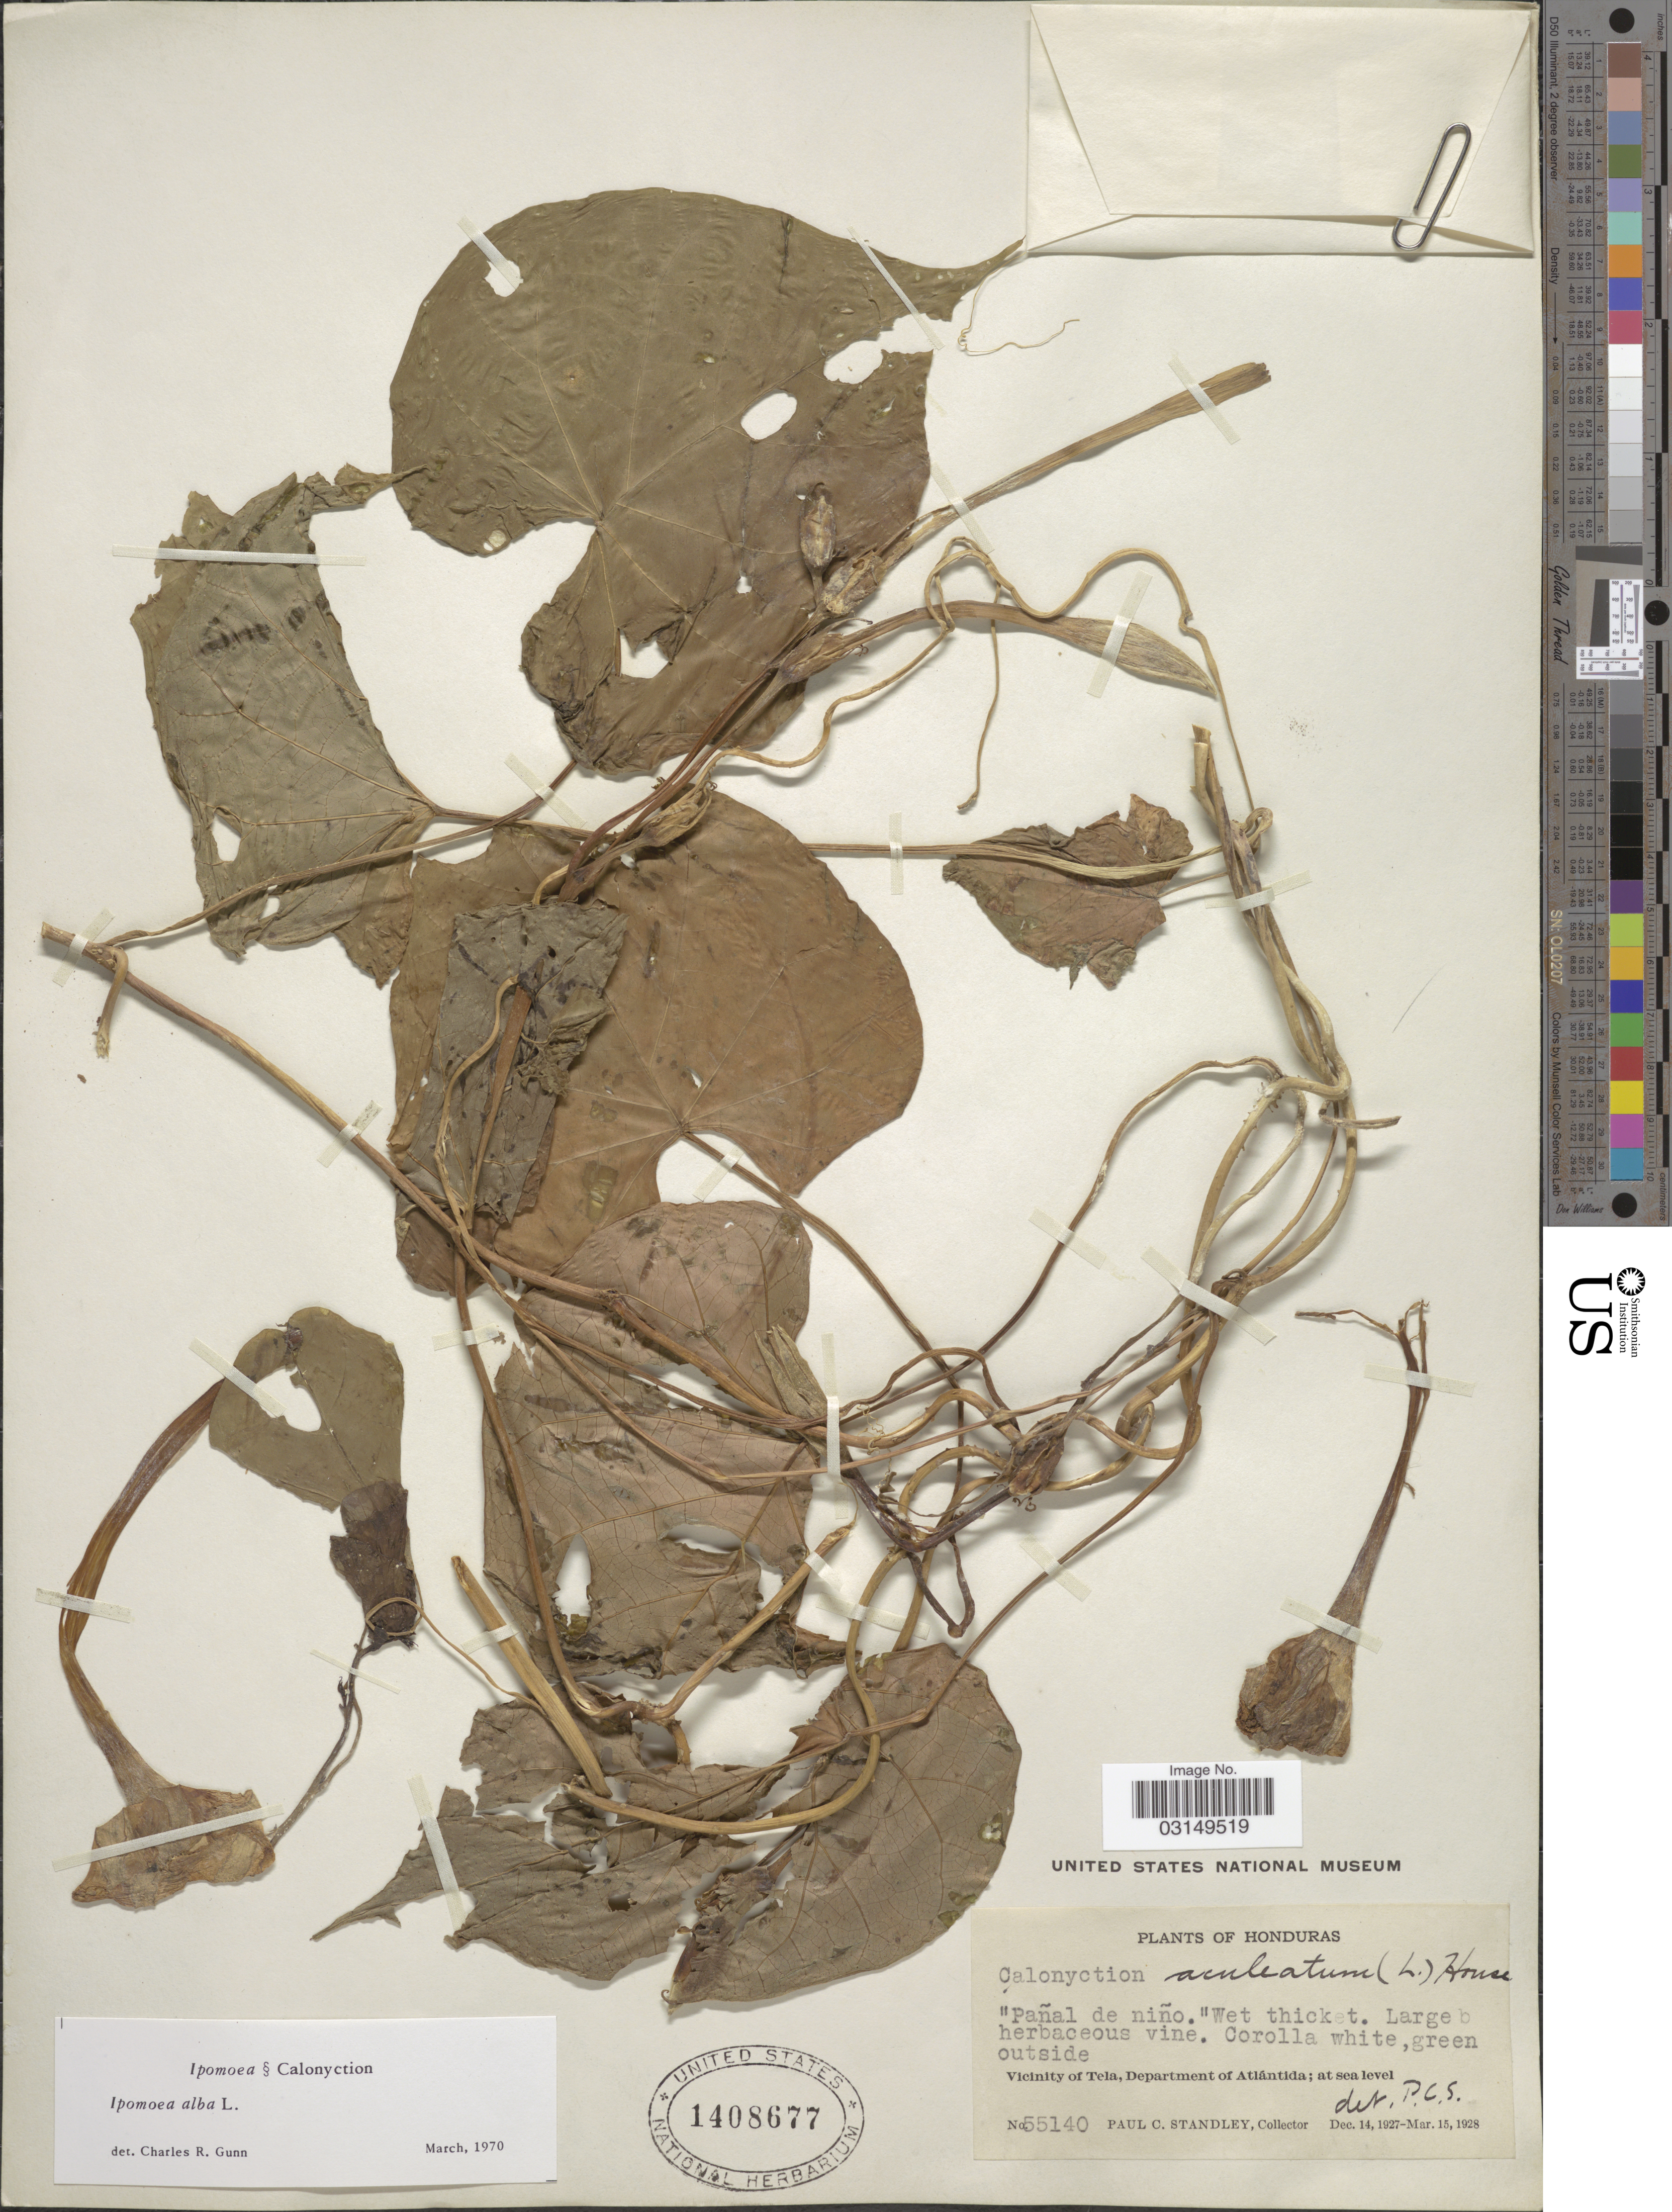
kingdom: Plantae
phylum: Tracheophyta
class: Magnoliopsida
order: Solanales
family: Convolvulaceae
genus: Ipomoea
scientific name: Ipomoea alba L.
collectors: P. C. Standley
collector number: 55140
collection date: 1927-12-14/1928-03-15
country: Honduras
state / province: Atlántida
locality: Vicinity of Tela, Department of Atlántida.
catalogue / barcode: US 1408677